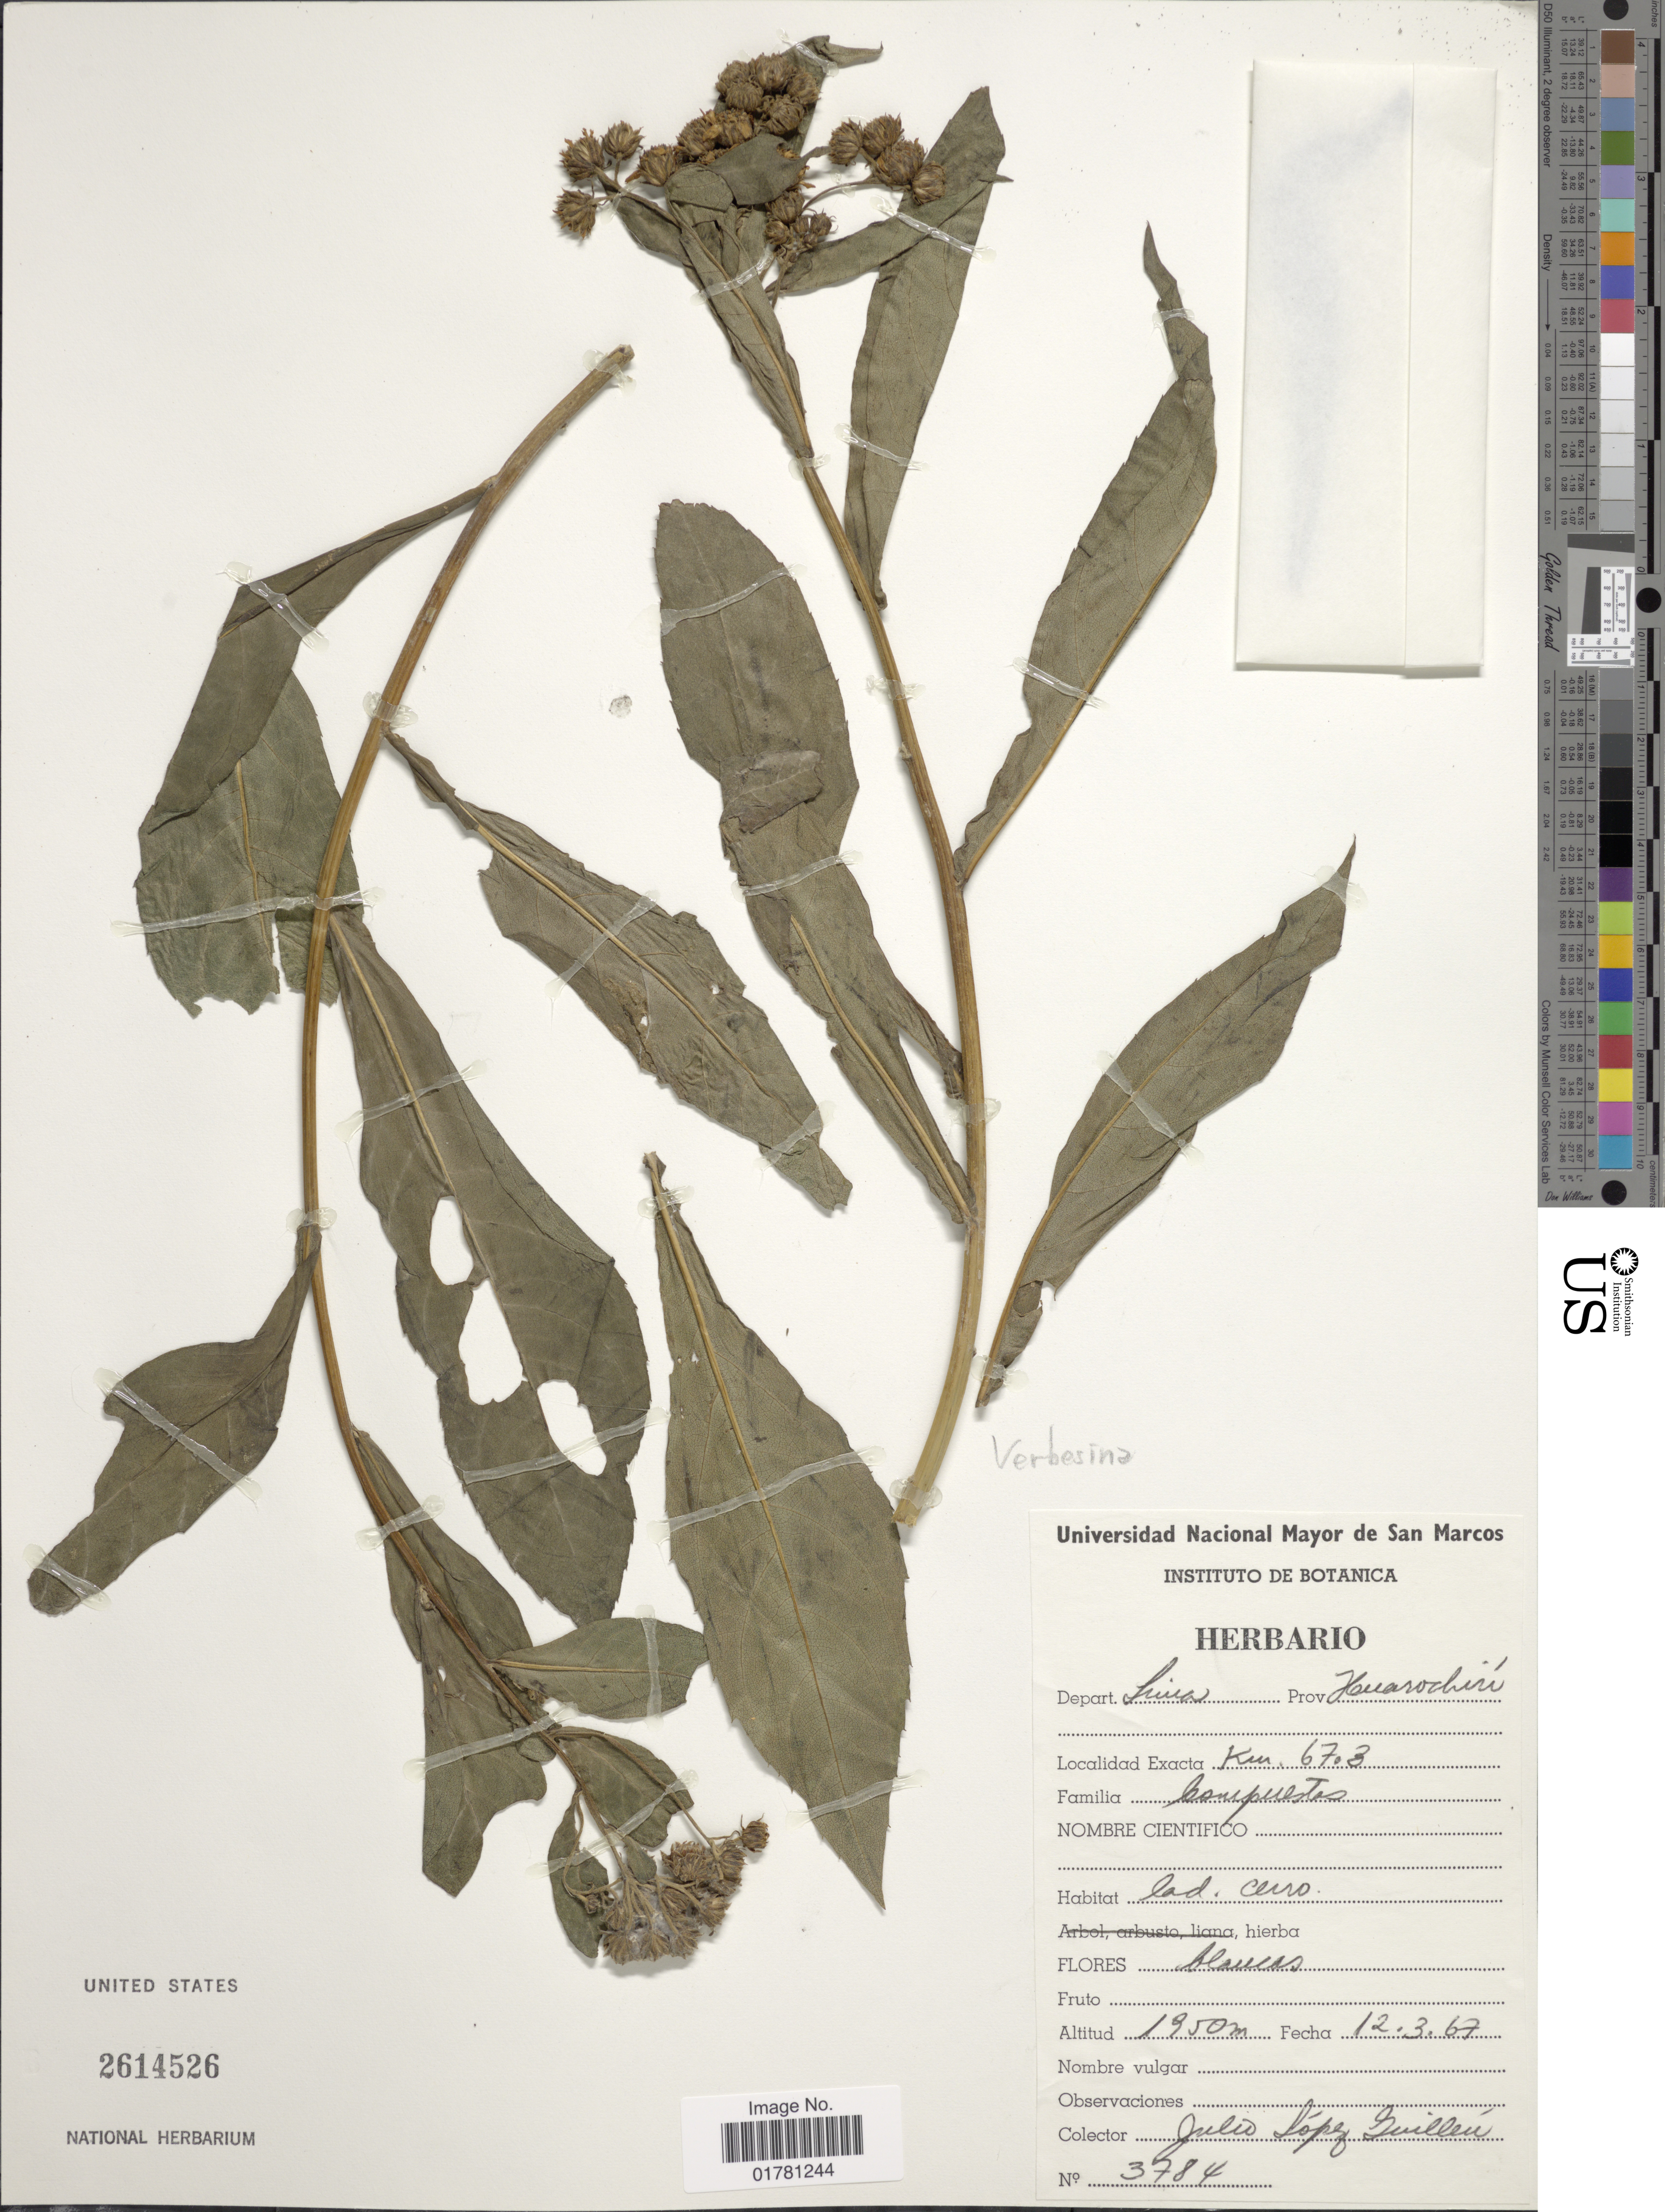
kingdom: Plantae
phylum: Tracheophyta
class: Magnoliopsida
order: Asterales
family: Asteraceae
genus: Verbesina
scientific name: Verbesina saubinetioides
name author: S.F. Blake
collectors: J. López Guillén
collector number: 3784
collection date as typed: Transcribed d/m/y: 12/3/67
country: Peru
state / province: Lima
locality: DepartLima, Prov. Huarochirí, Km 67.3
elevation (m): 1950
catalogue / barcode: US 2614526